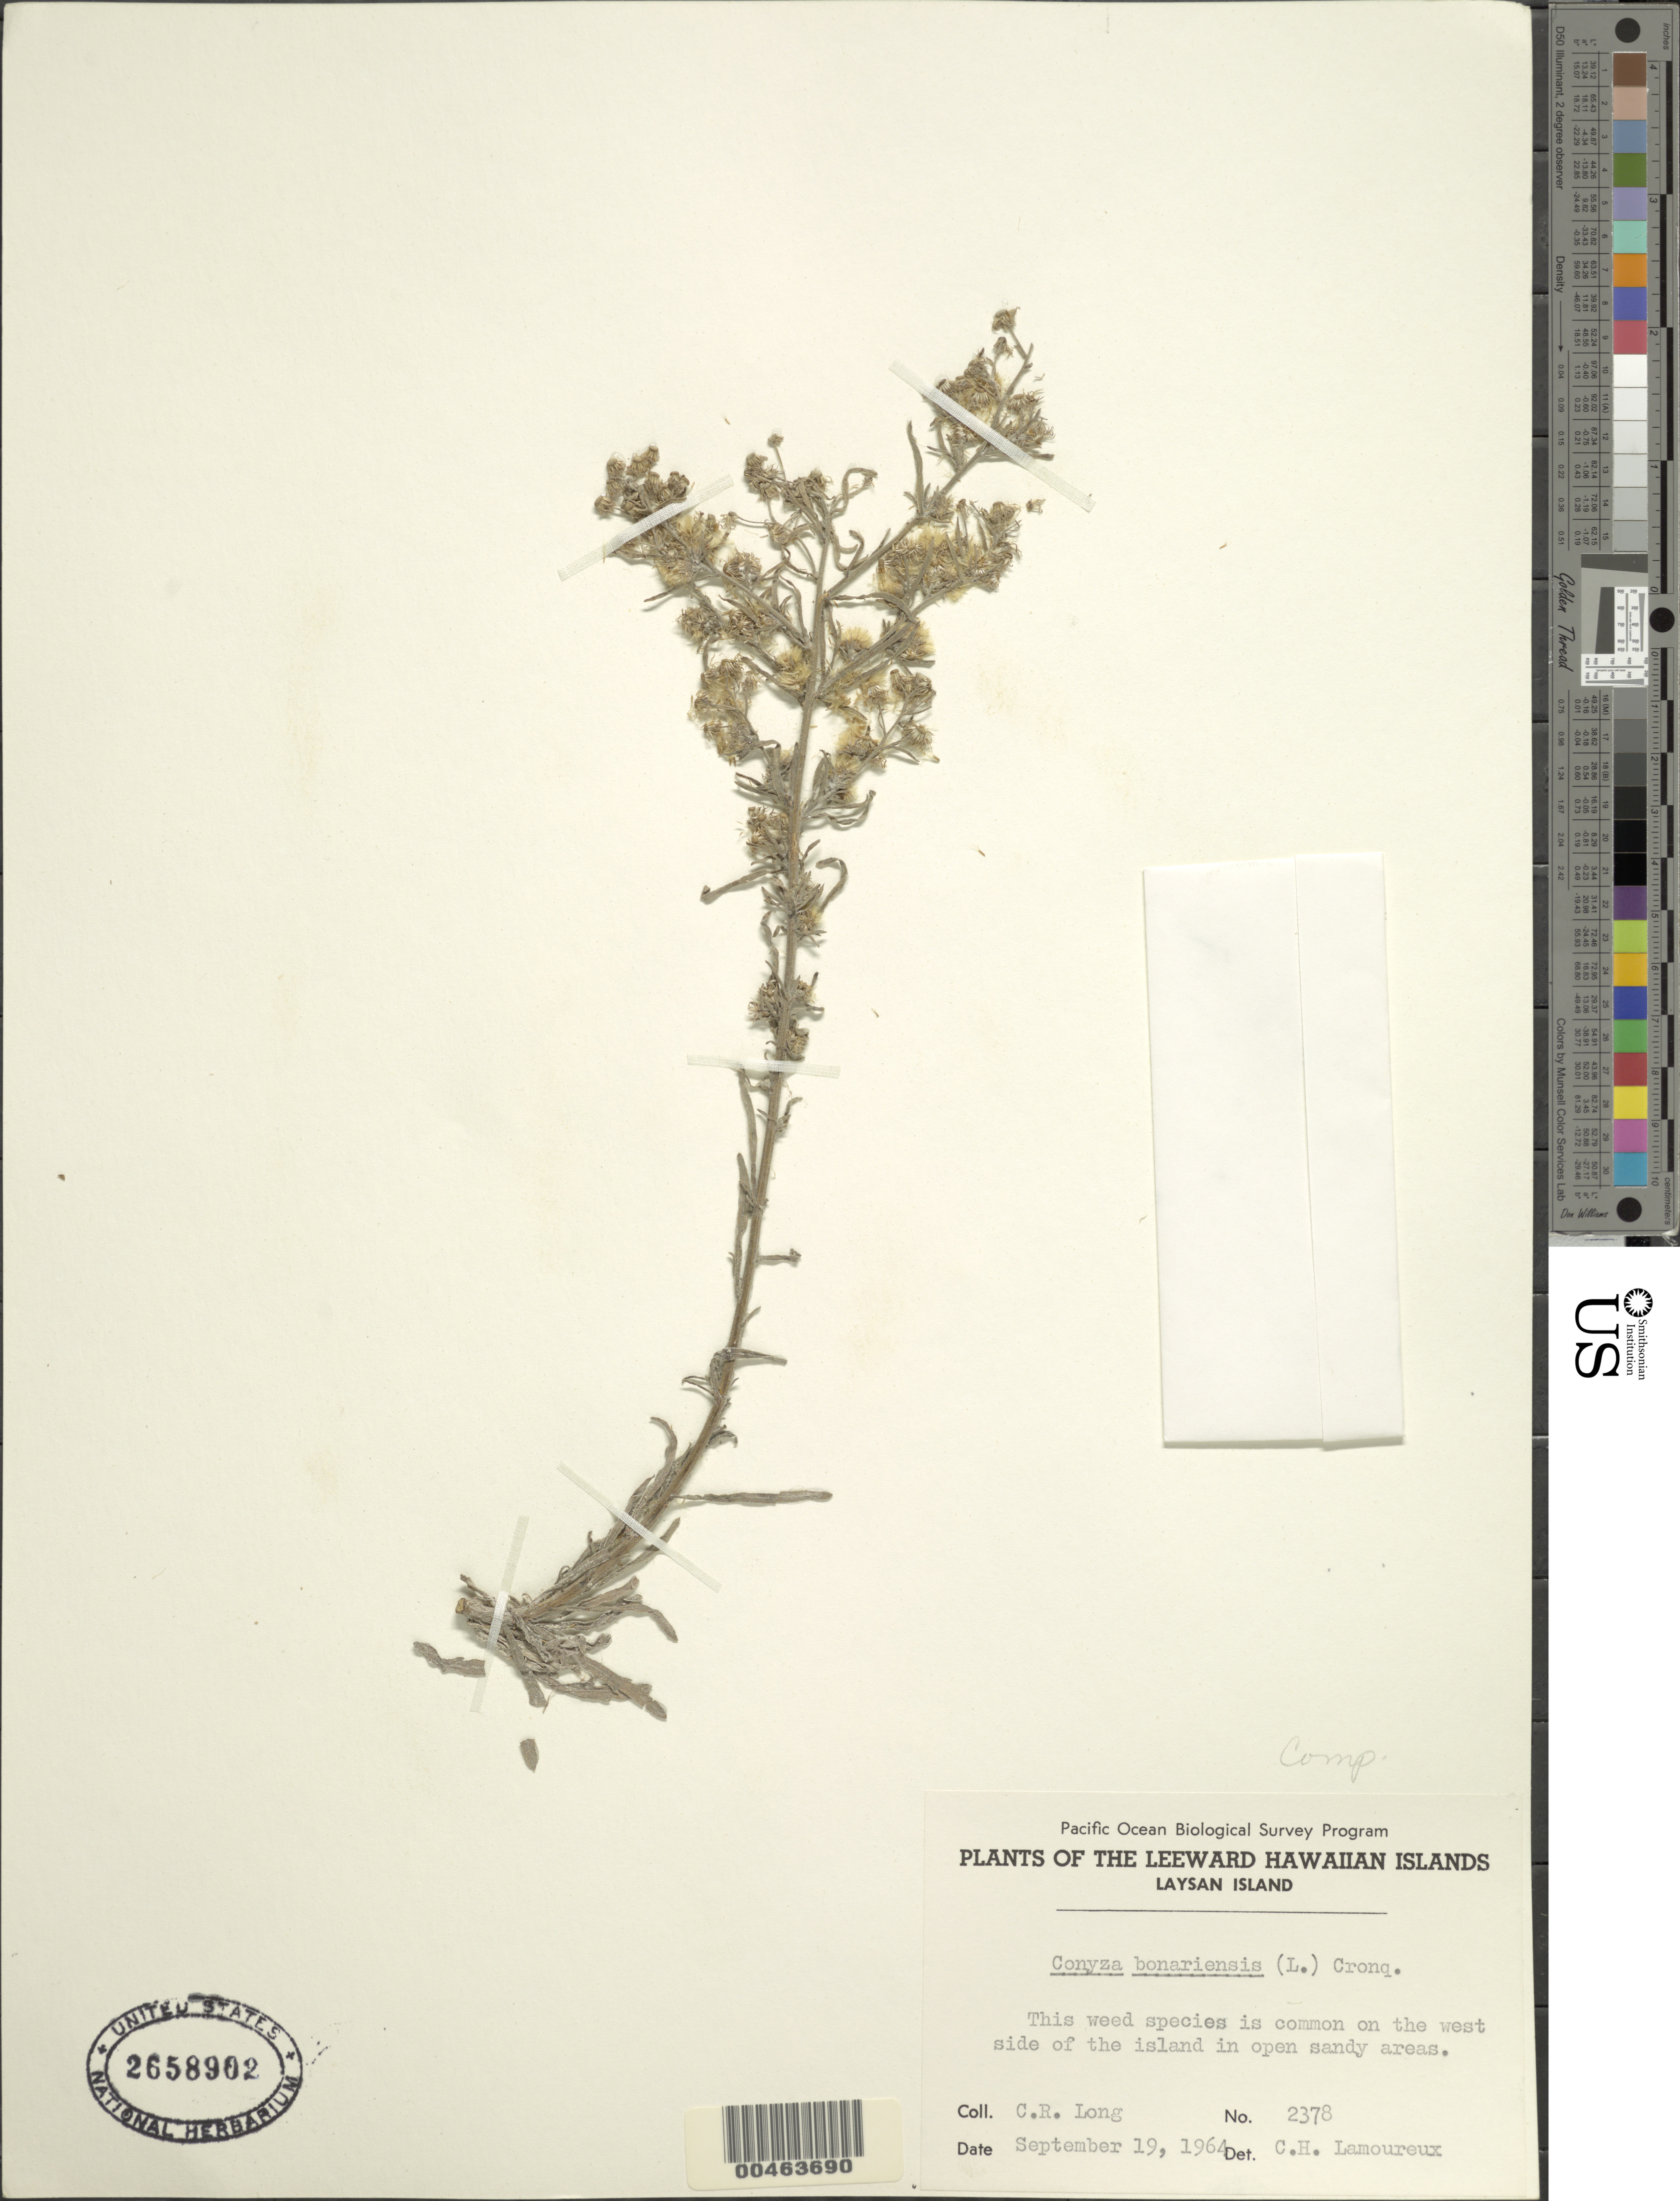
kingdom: Plantae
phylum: Tracheophyta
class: Magnoliopsida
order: Asterales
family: Asteraceae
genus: Erigeron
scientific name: Erigeron bonariensis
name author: L.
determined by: Wagner, W. L., (BOT), Smithsonian Institution - National Museum of Natural History (UNITED STATES)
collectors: C. Long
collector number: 2378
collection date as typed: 19 Sep 1964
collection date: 1964-09-19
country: United States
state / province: Hawaii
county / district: Honolulu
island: Laysan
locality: on the west side of the island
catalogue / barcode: US 2658902